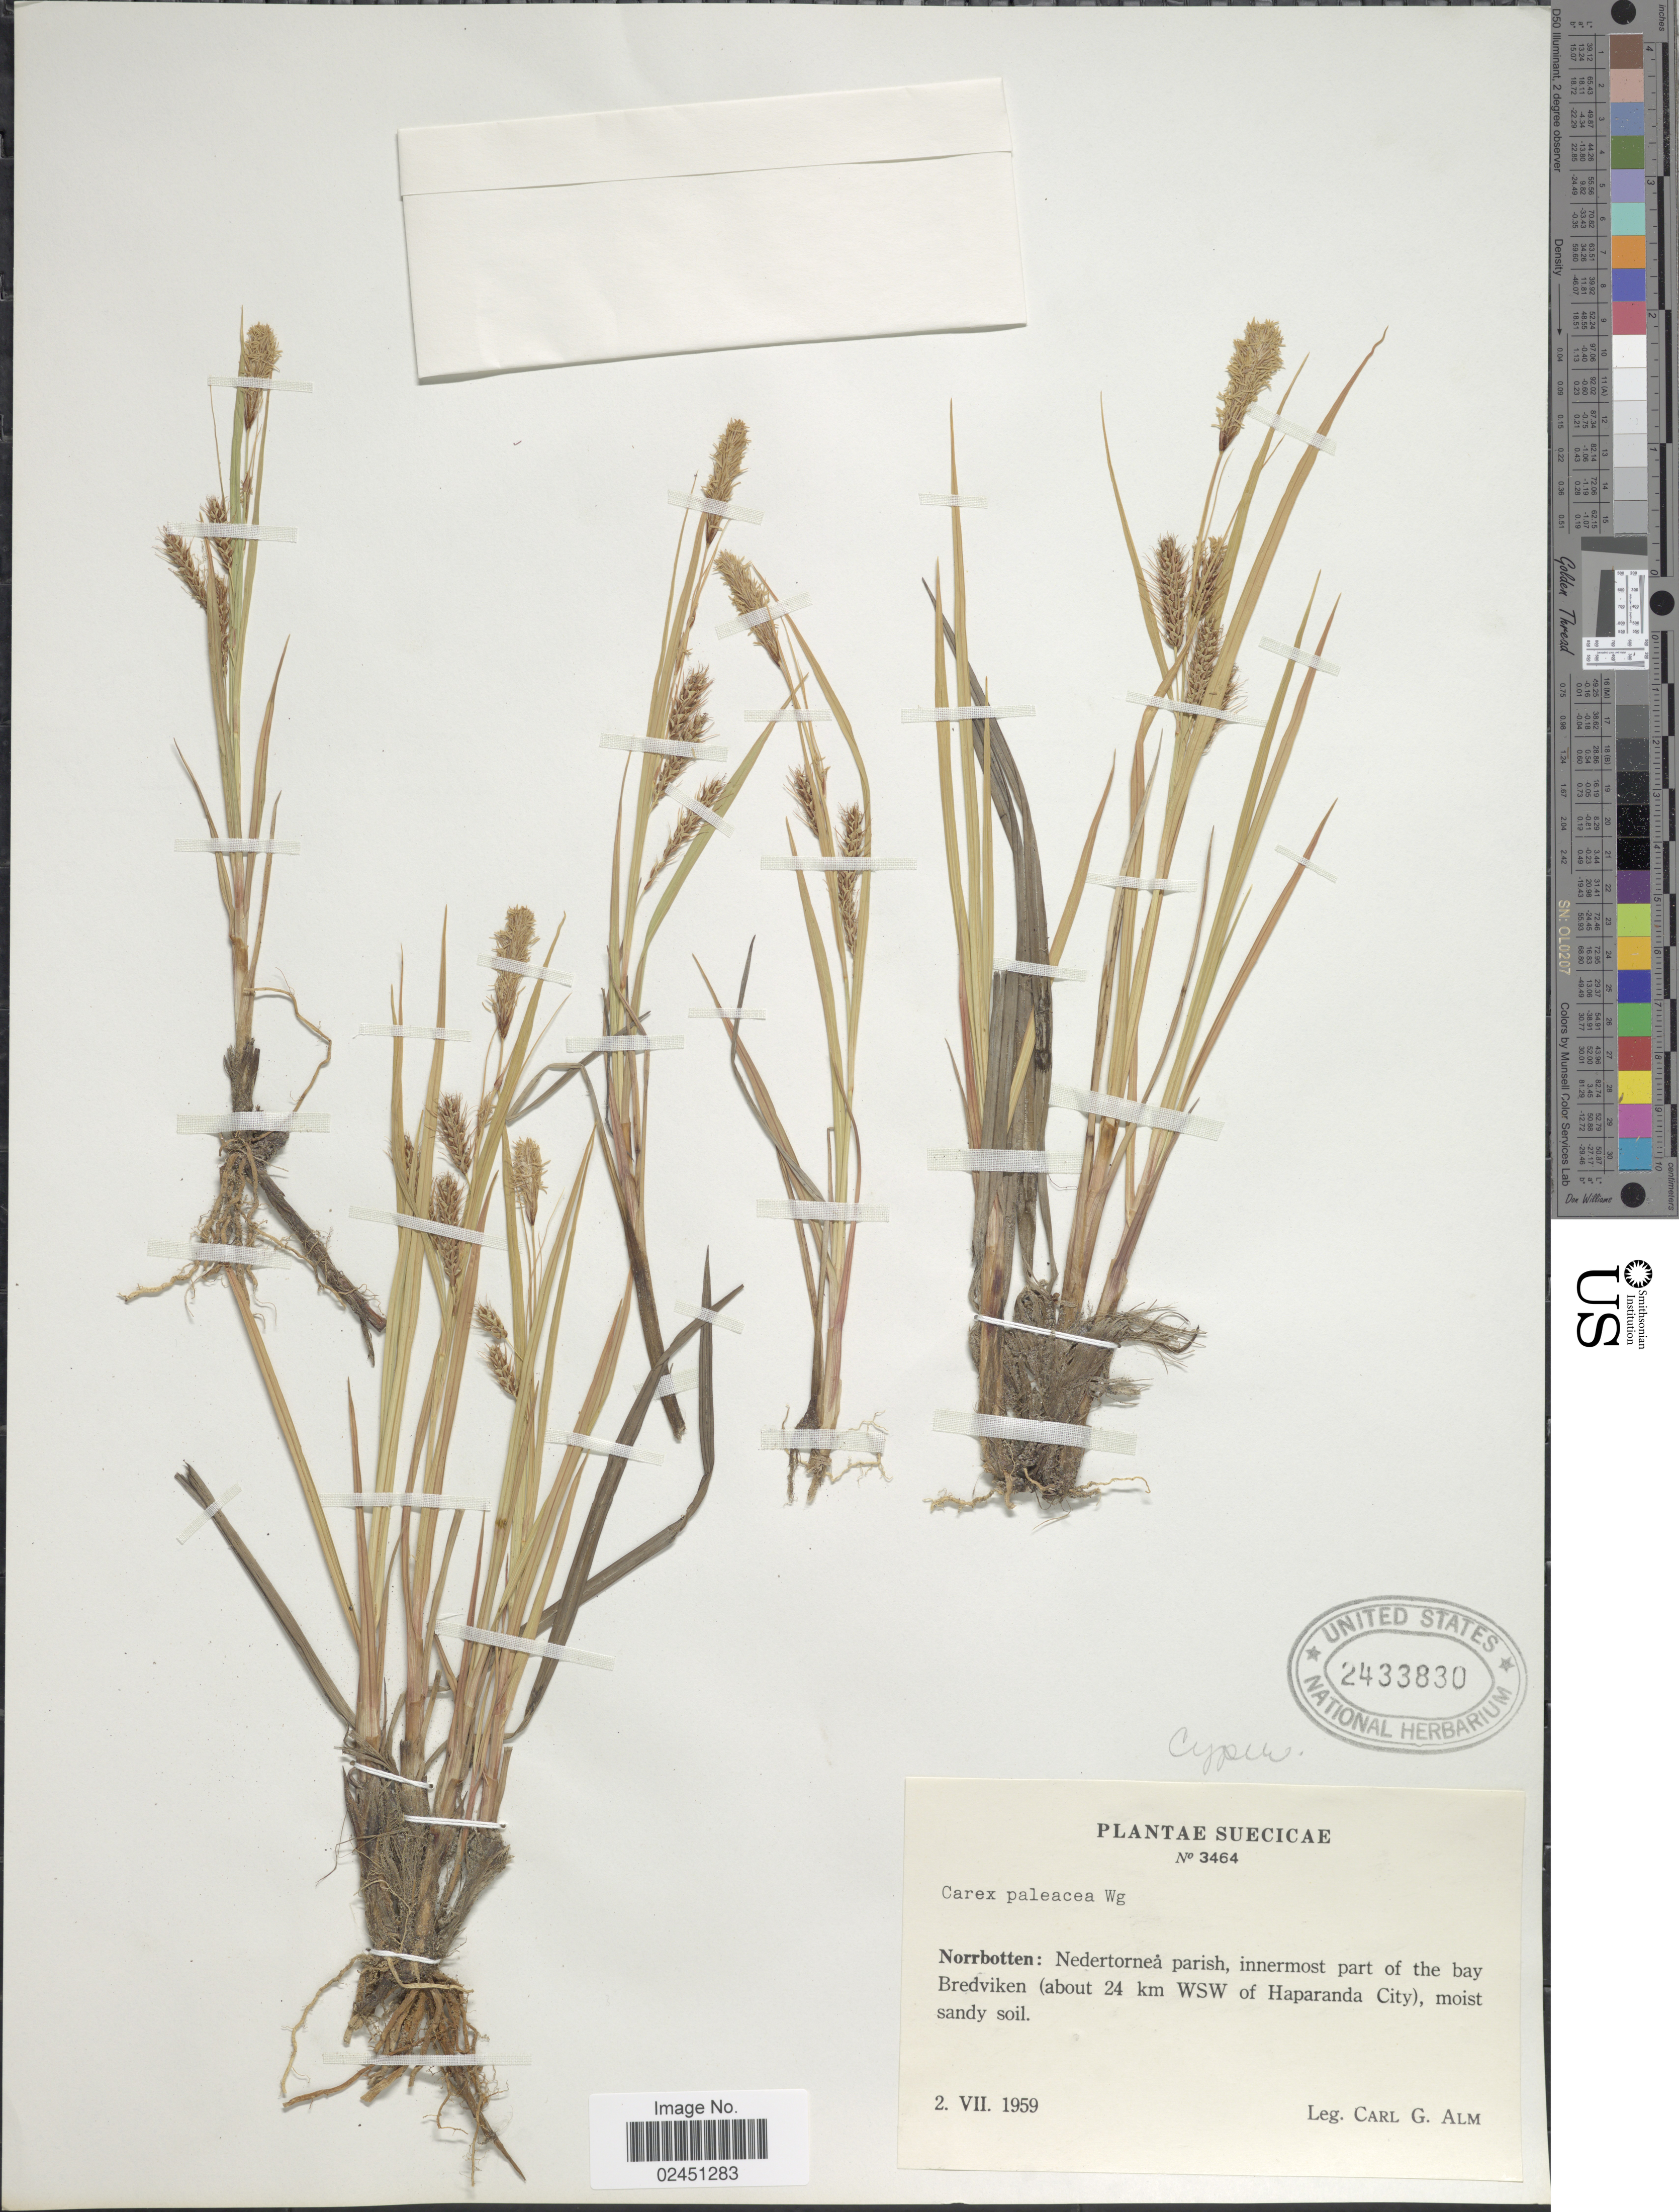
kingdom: Plantae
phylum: Tracheophyta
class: Liliopsida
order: Poales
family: Cyperaceae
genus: Carex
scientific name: Carex paleacea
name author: Schreb. ex Wahlenb.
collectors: C. G. Alm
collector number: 3464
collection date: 1959-07-02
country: Sweden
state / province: Norrbotten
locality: Suecicae. Nedertornea parish, innermost part of the bay Bredviken (about 24 km WSW of Haparanda City)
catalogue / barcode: US 2433830